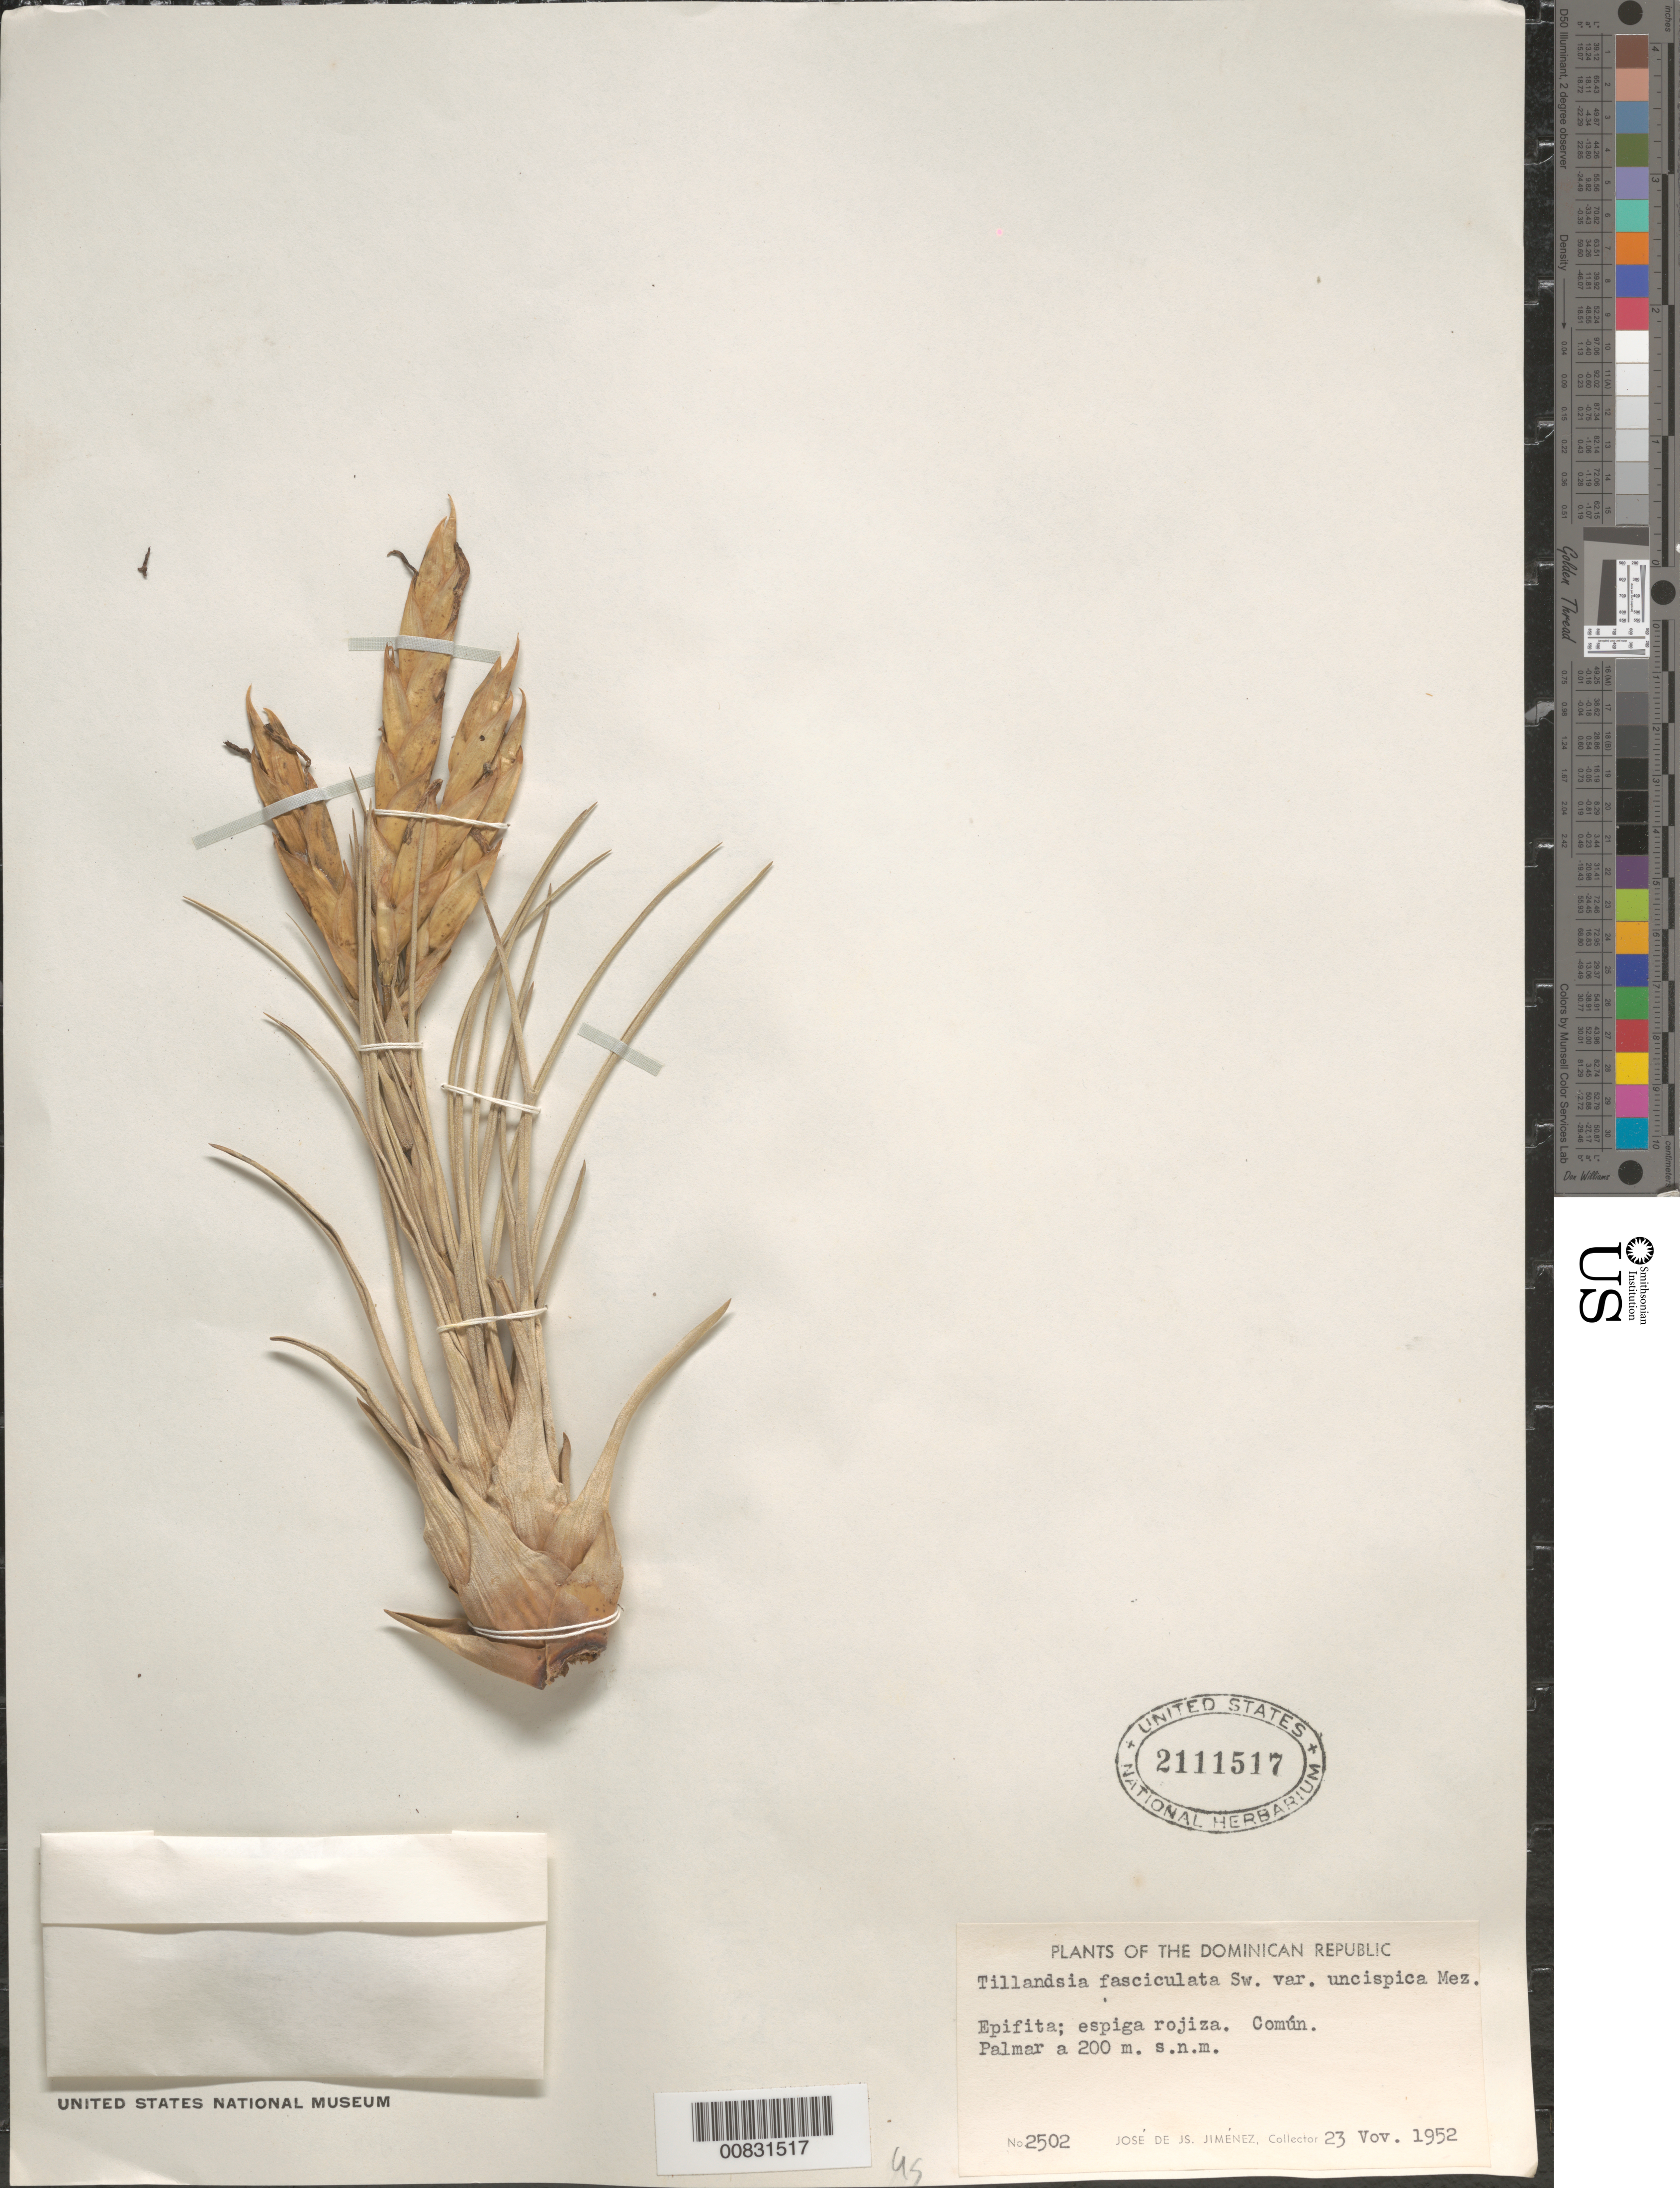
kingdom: Plantae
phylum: Tracheophyta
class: Liliopsida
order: Poales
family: Bromeliaceae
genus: Tillandsia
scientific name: Tillandsia fasciculata var. uncispica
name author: Mez in A. DC.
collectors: J. J. Jiménez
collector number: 2502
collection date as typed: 23 Nov 1952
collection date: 1952-11-23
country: Dominican Republic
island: Hispaniola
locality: Palmar.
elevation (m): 200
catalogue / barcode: US 2111517